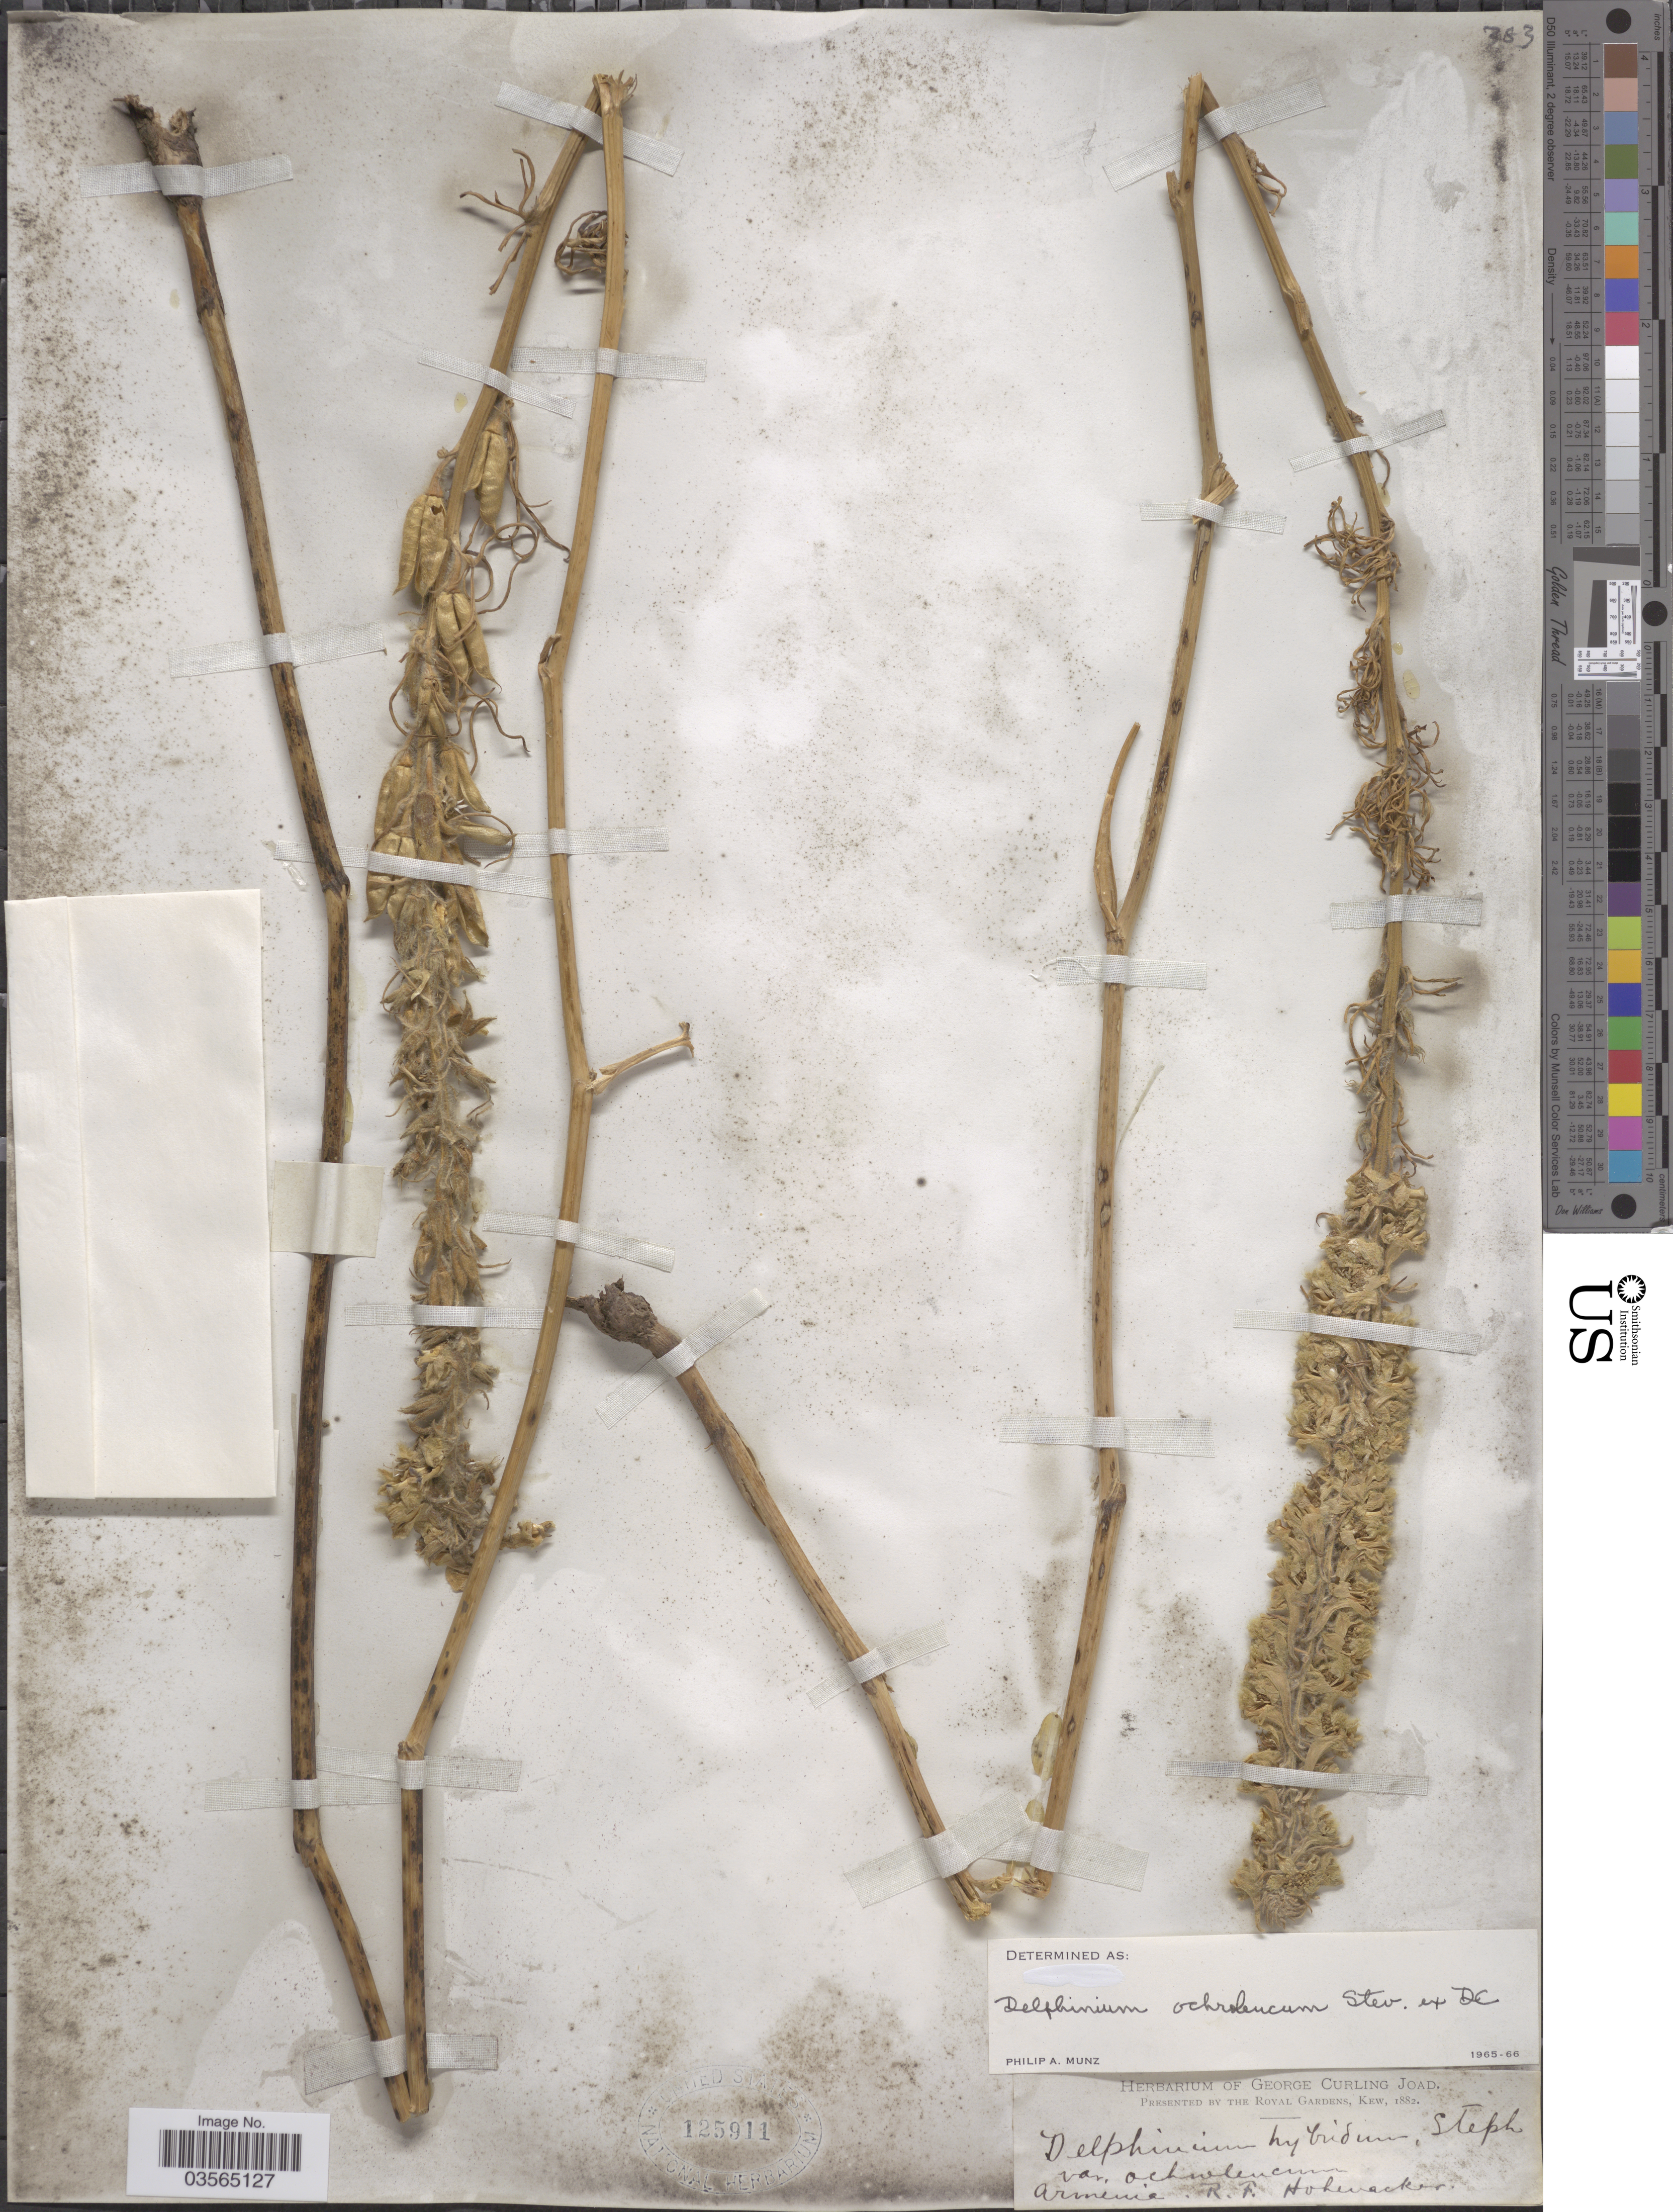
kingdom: Plantae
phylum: Tracheophyta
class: Magnoliopsida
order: Ranunculales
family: Ranunculaceae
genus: Delphinium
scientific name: Delphinium ochroleucum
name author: Steven ex DC.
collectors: R. F. Hohenacker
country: Armenia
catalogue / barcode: US 125911